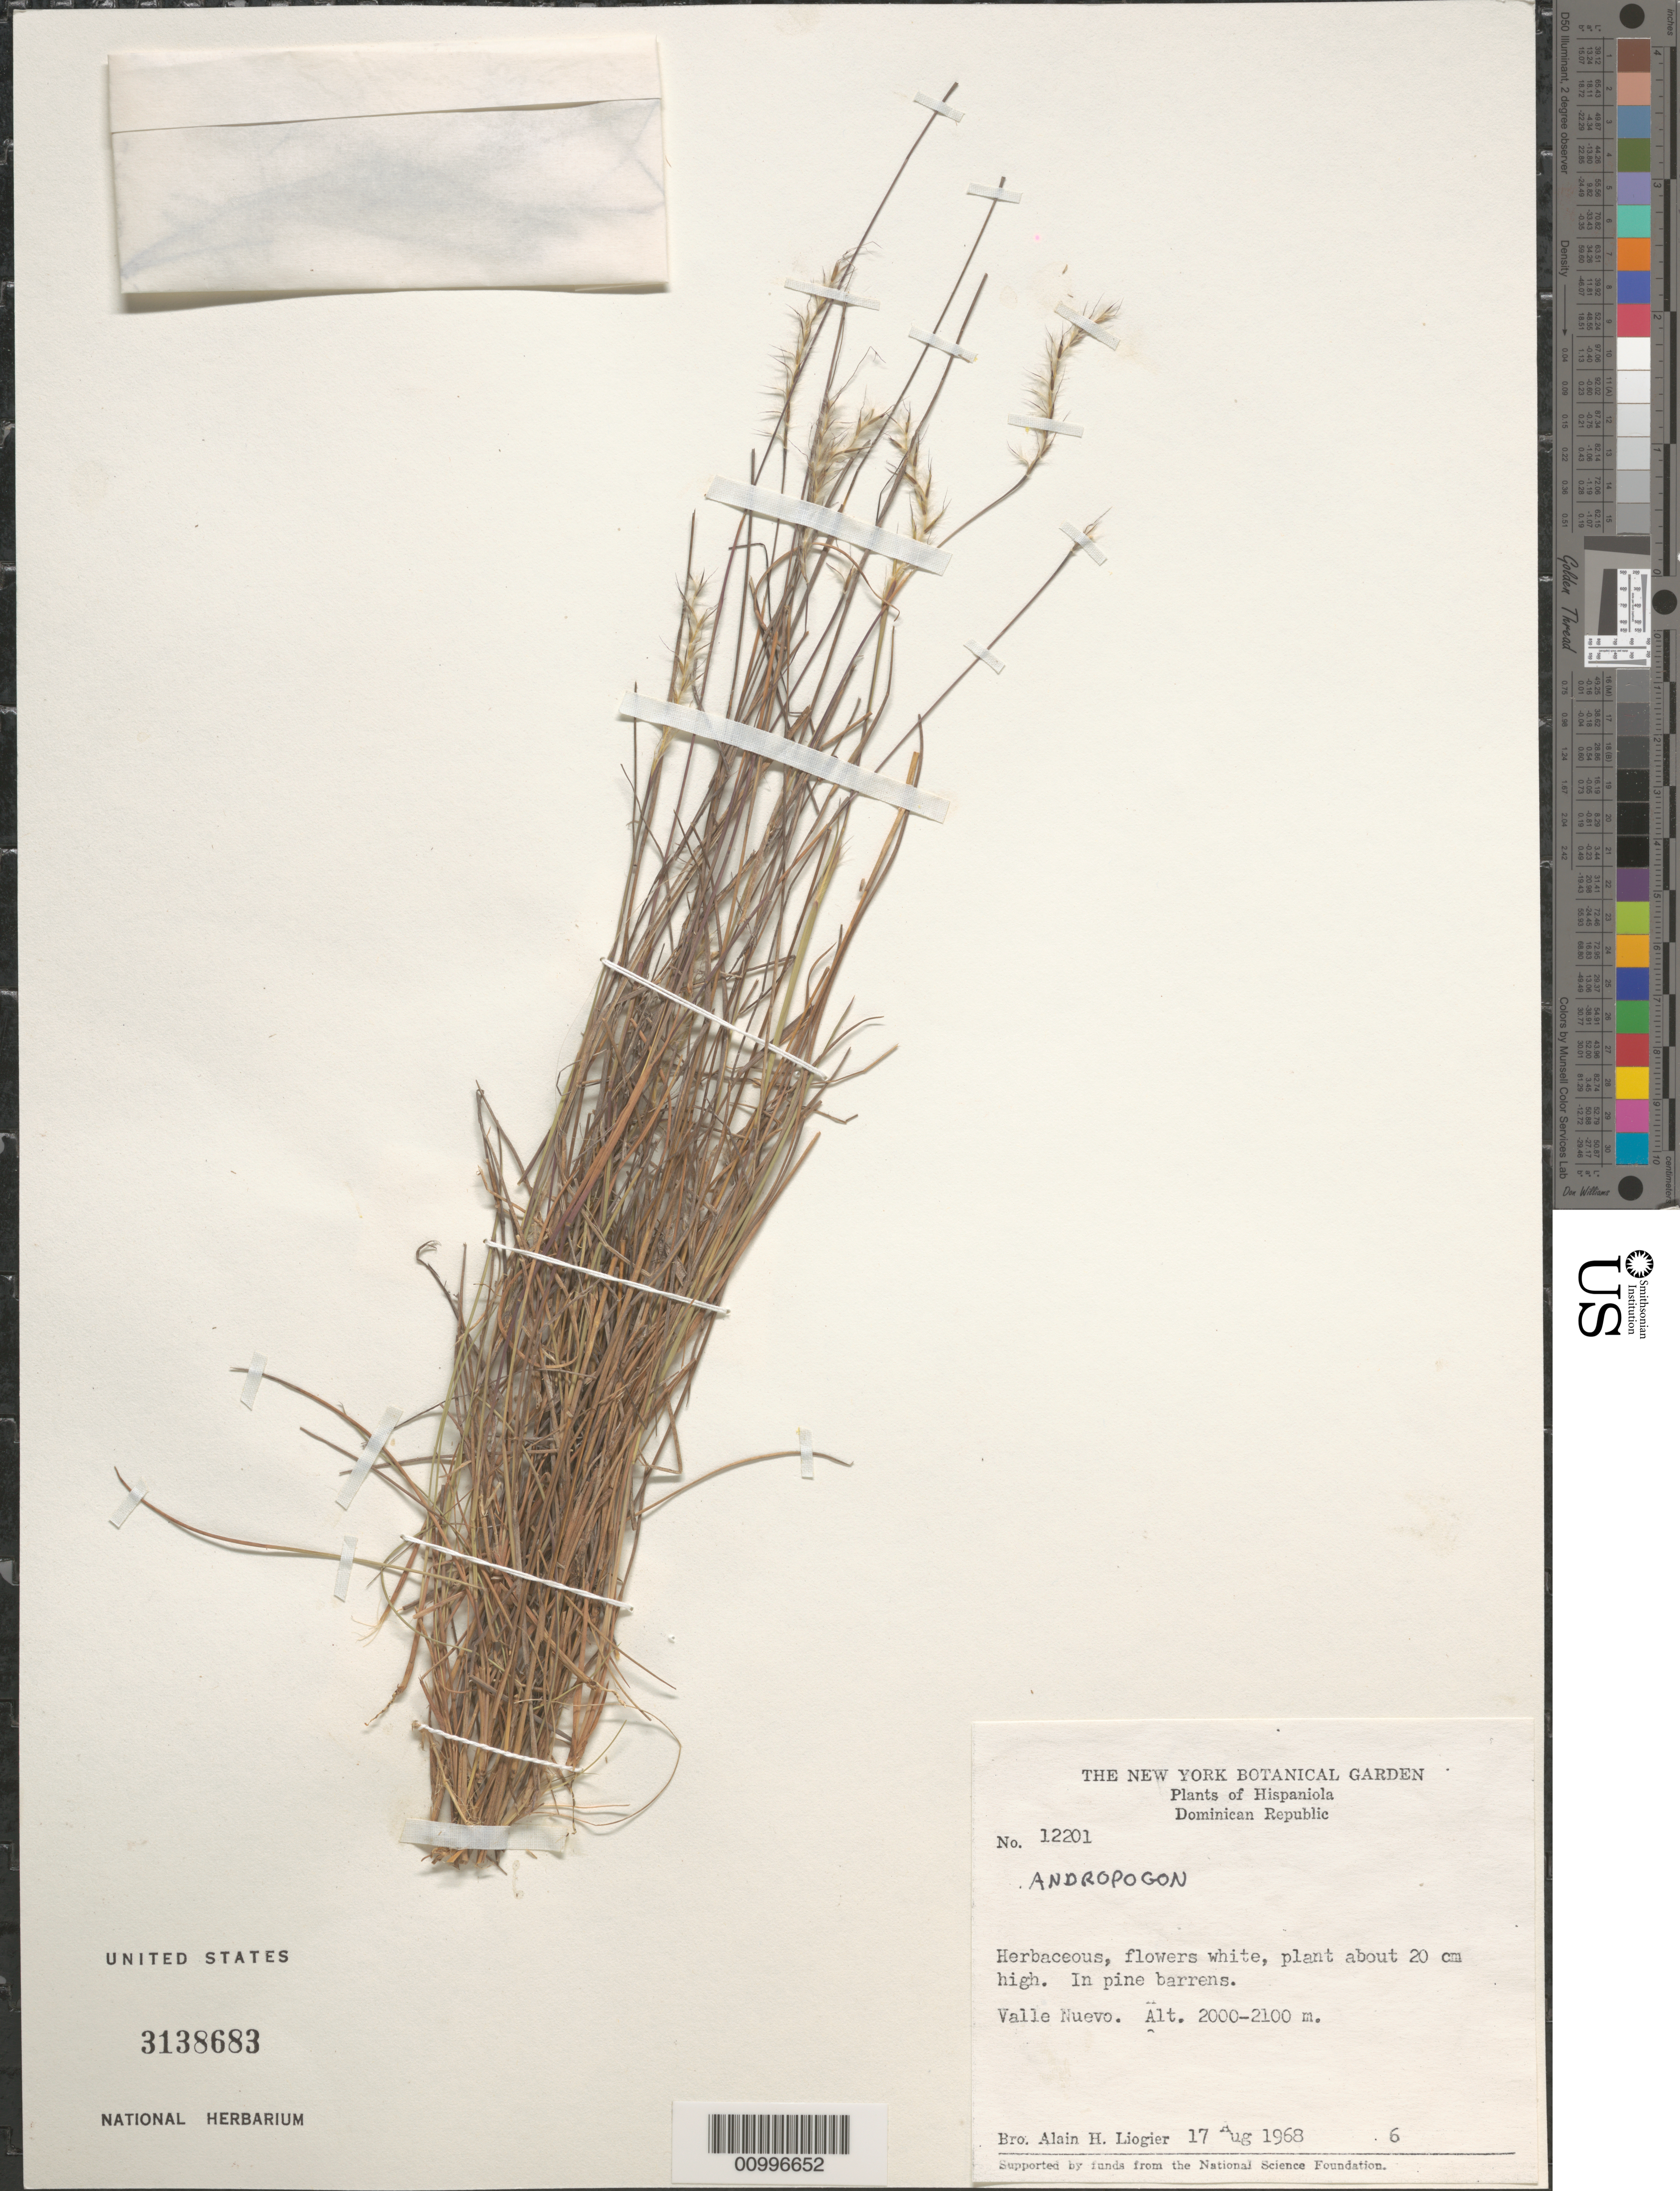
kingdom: Plantae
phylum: Tracheophyta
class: Liliopsida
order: Poales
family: Poaceae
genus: Andropogon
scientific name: Andropogon sp.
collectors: A. H. Liogier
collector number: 12201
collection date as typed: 17 Aug 1968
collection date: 1968-08-17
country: Dominican Republic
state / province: La Vega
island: Hispaniola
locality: Valle Nuevo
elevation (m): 2000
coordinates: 0 N, 0 E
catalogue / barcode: US 3138683